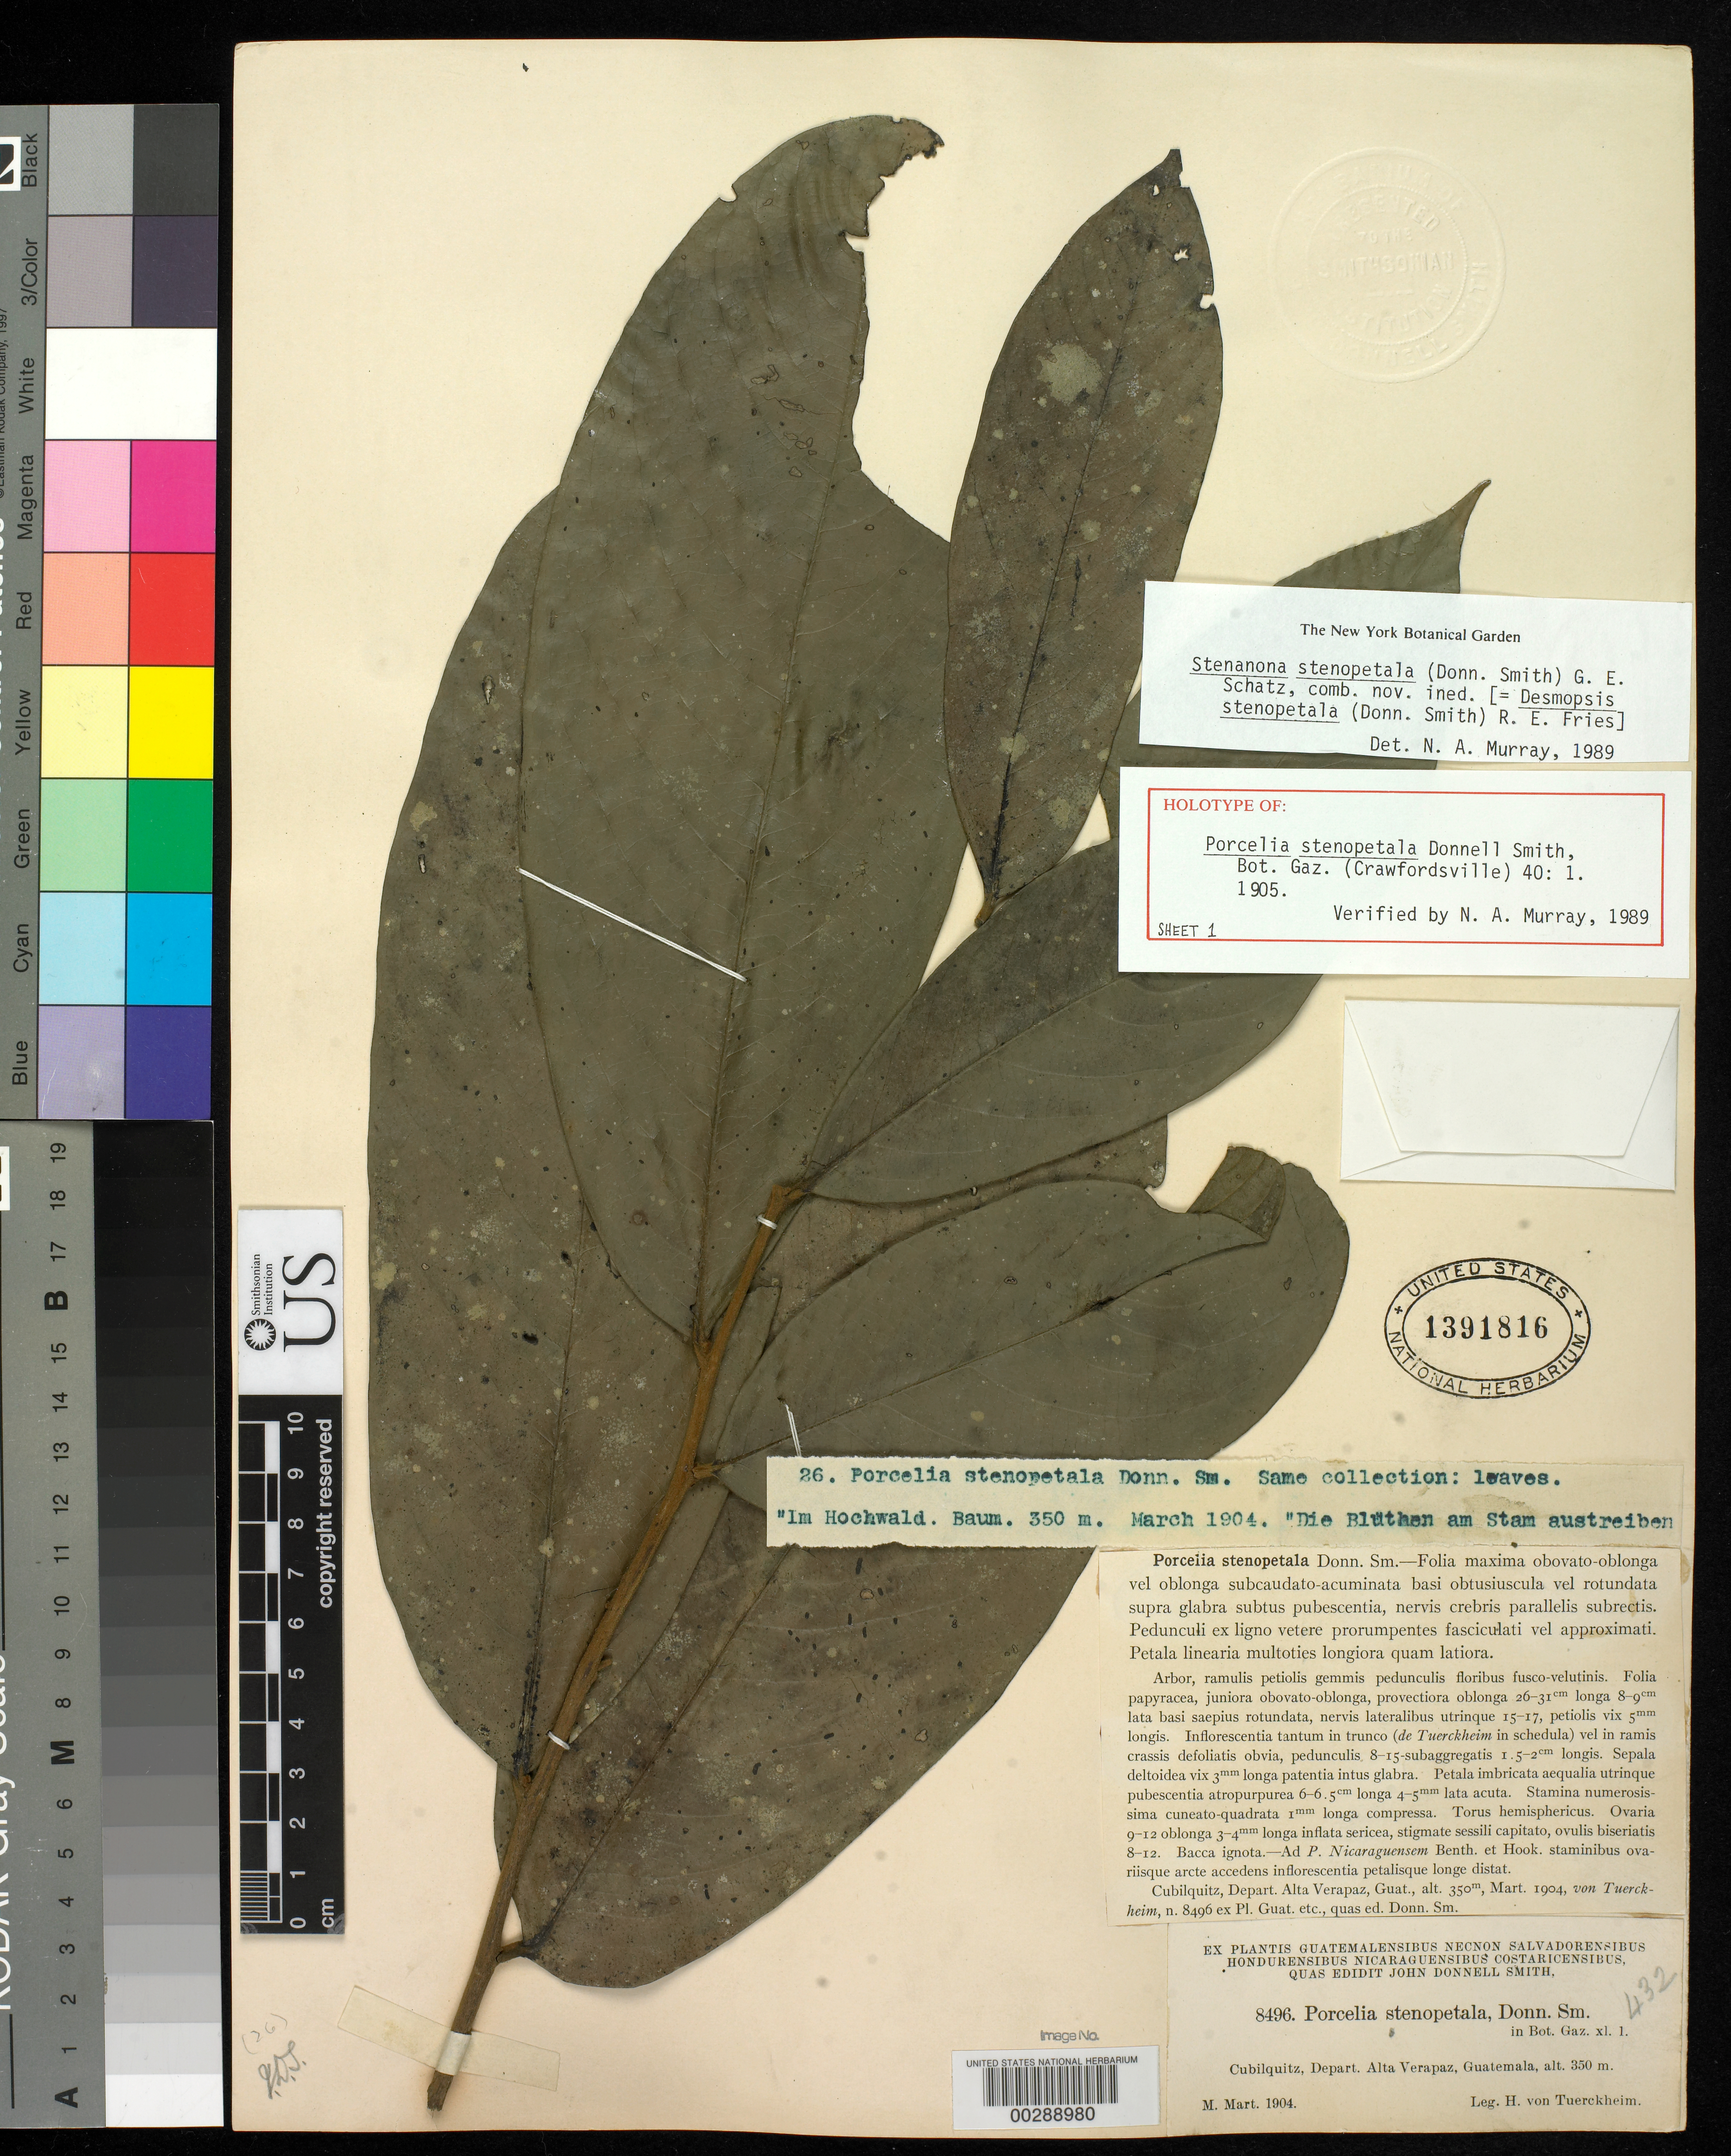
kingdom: Plantae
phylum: Tracheophyta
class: Magnoliopsida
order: Magnoliales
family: Annonaceae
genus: Porcelia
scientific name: Porcelia stenopetala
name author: Donn. Sm.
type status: Holotype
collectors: H. von Türckheim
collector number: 8496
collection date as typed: Mar 1904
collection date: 1904-03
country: Guatemala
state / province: Alta Verapaz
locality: Cubilquitz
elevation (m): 350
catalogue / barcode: US 1391816